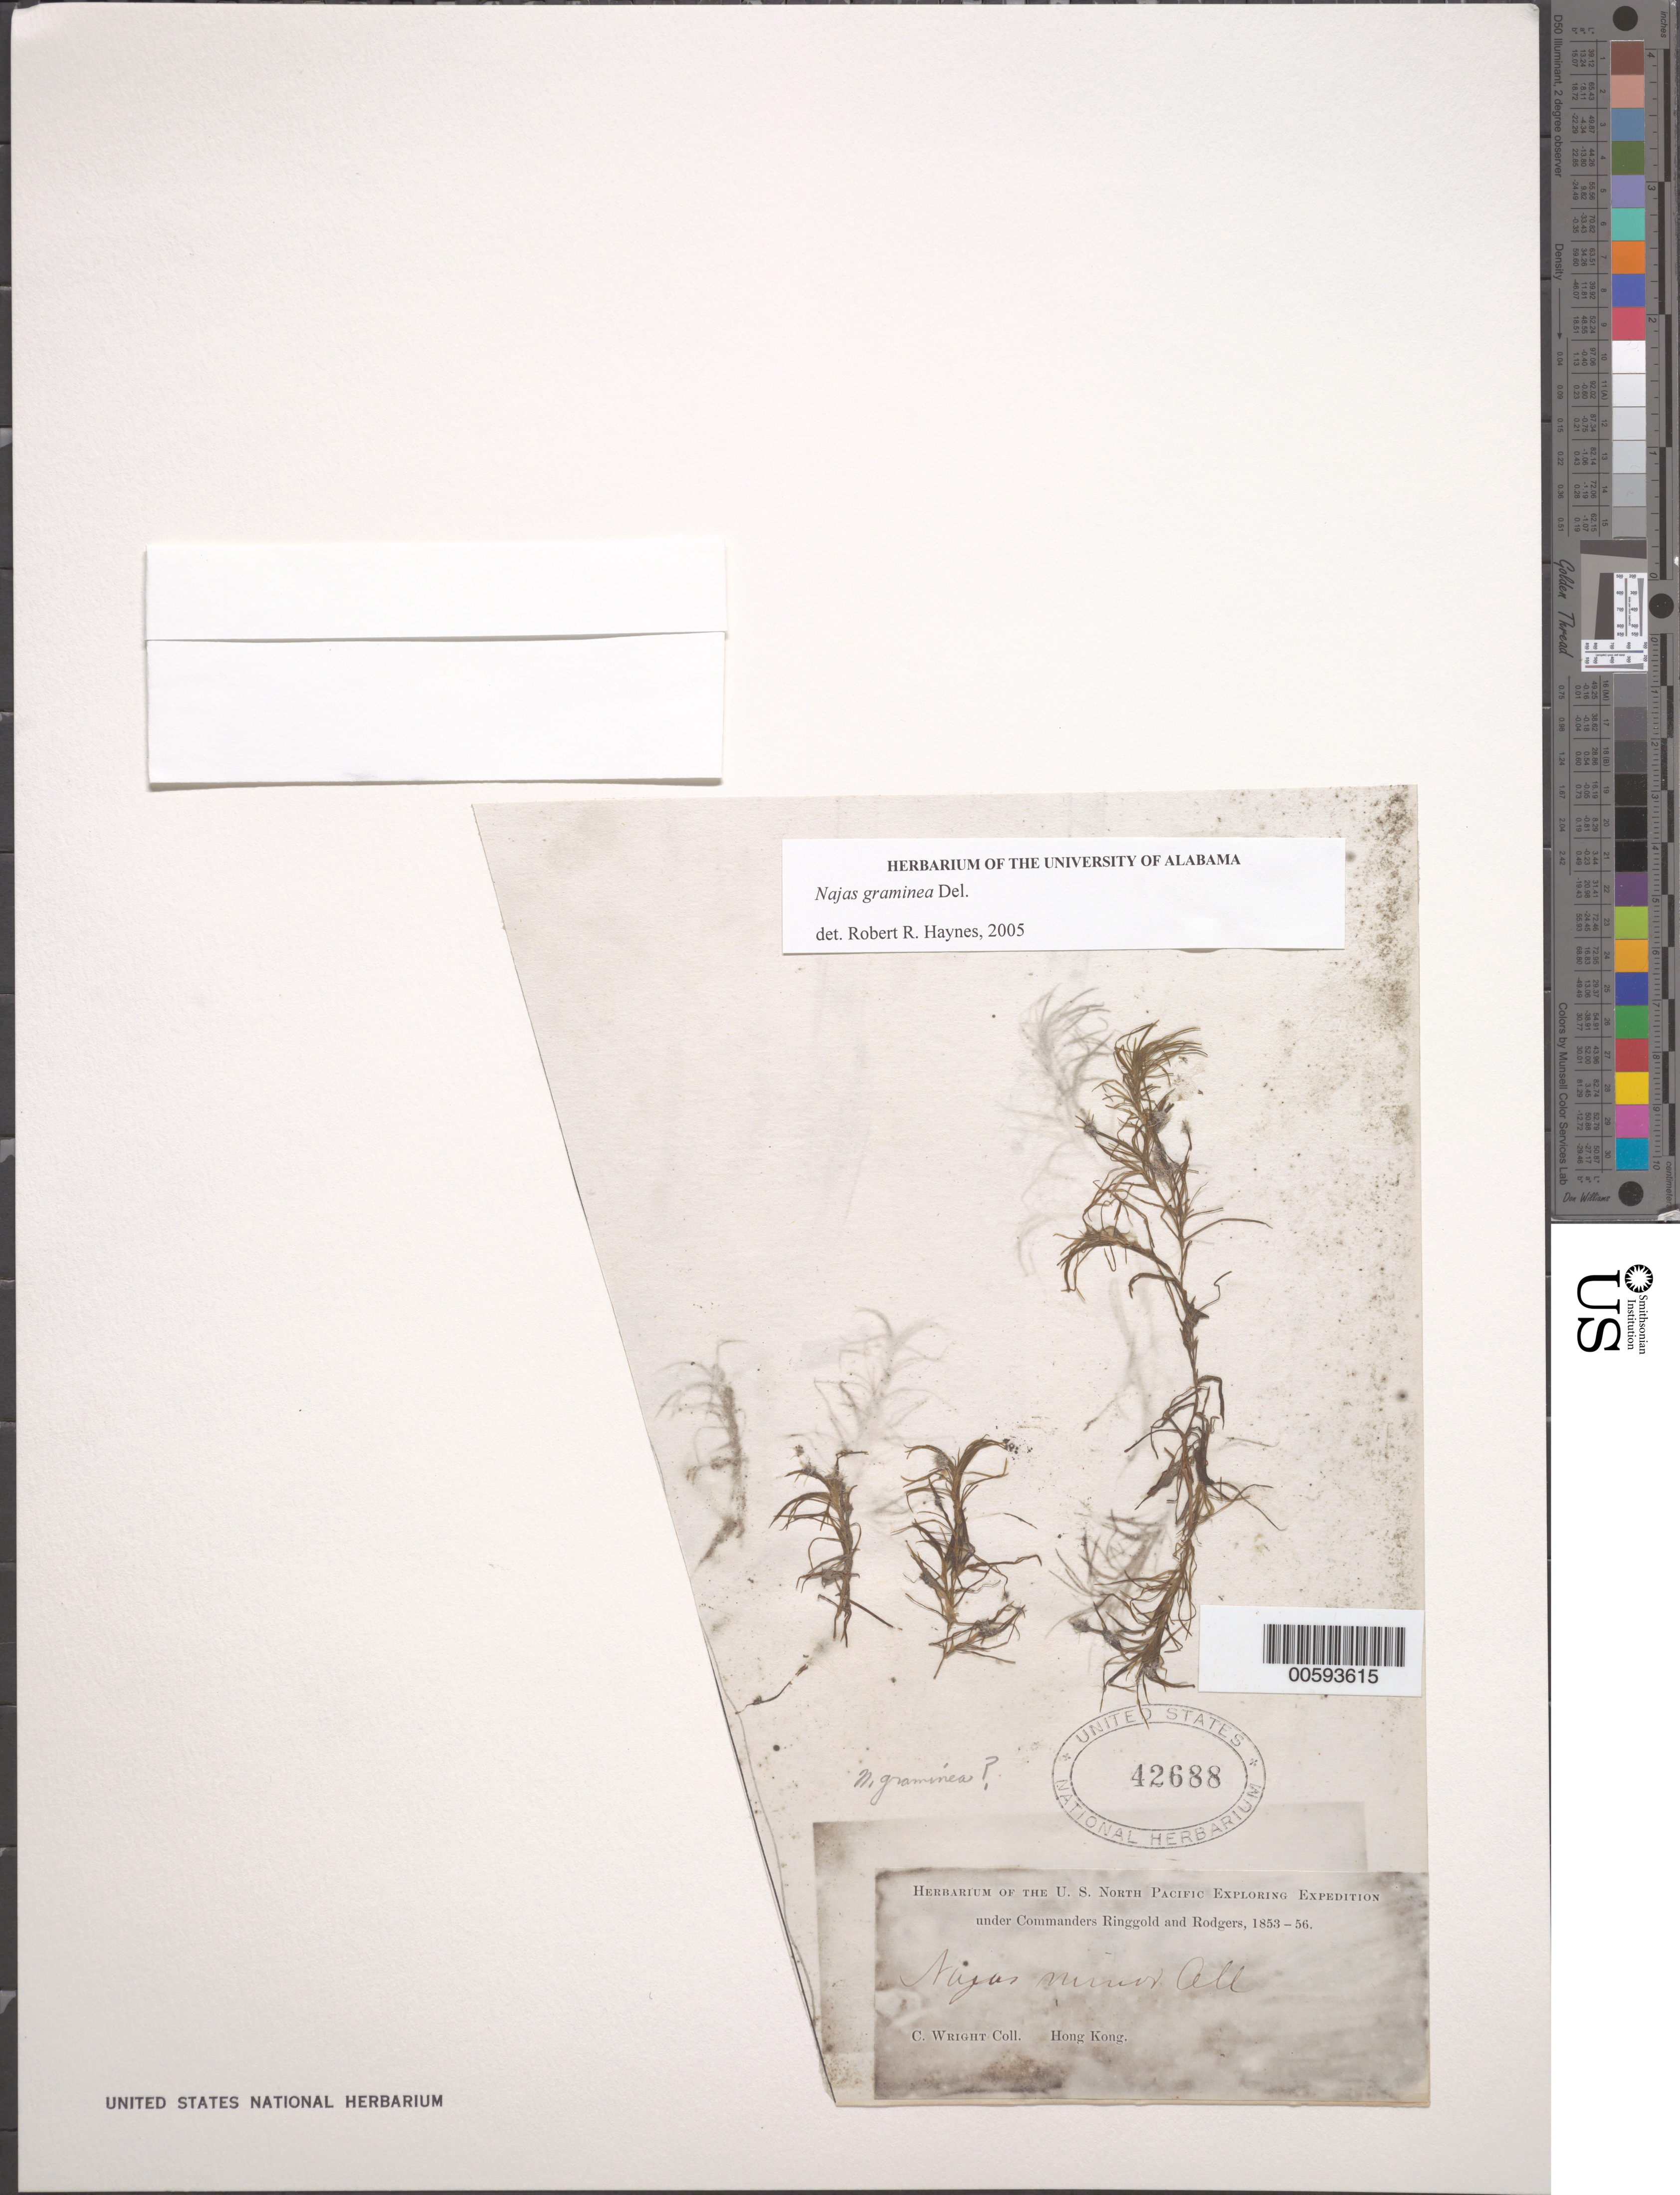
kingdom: Plantae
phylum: Tracheophyta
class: Liliopsida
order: Alismatales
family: Hydrocharitaceae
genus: Najas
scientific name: Najas graminea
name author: Delile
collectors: C. Wright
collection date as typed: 1853 to -- --- 1856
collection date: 1853/1856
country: China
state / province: Hong Kong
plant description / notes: Separated from sheet USNH # 1051598. Collected by N.H. Cowdry on Sep 1919.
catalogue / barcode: US 42688